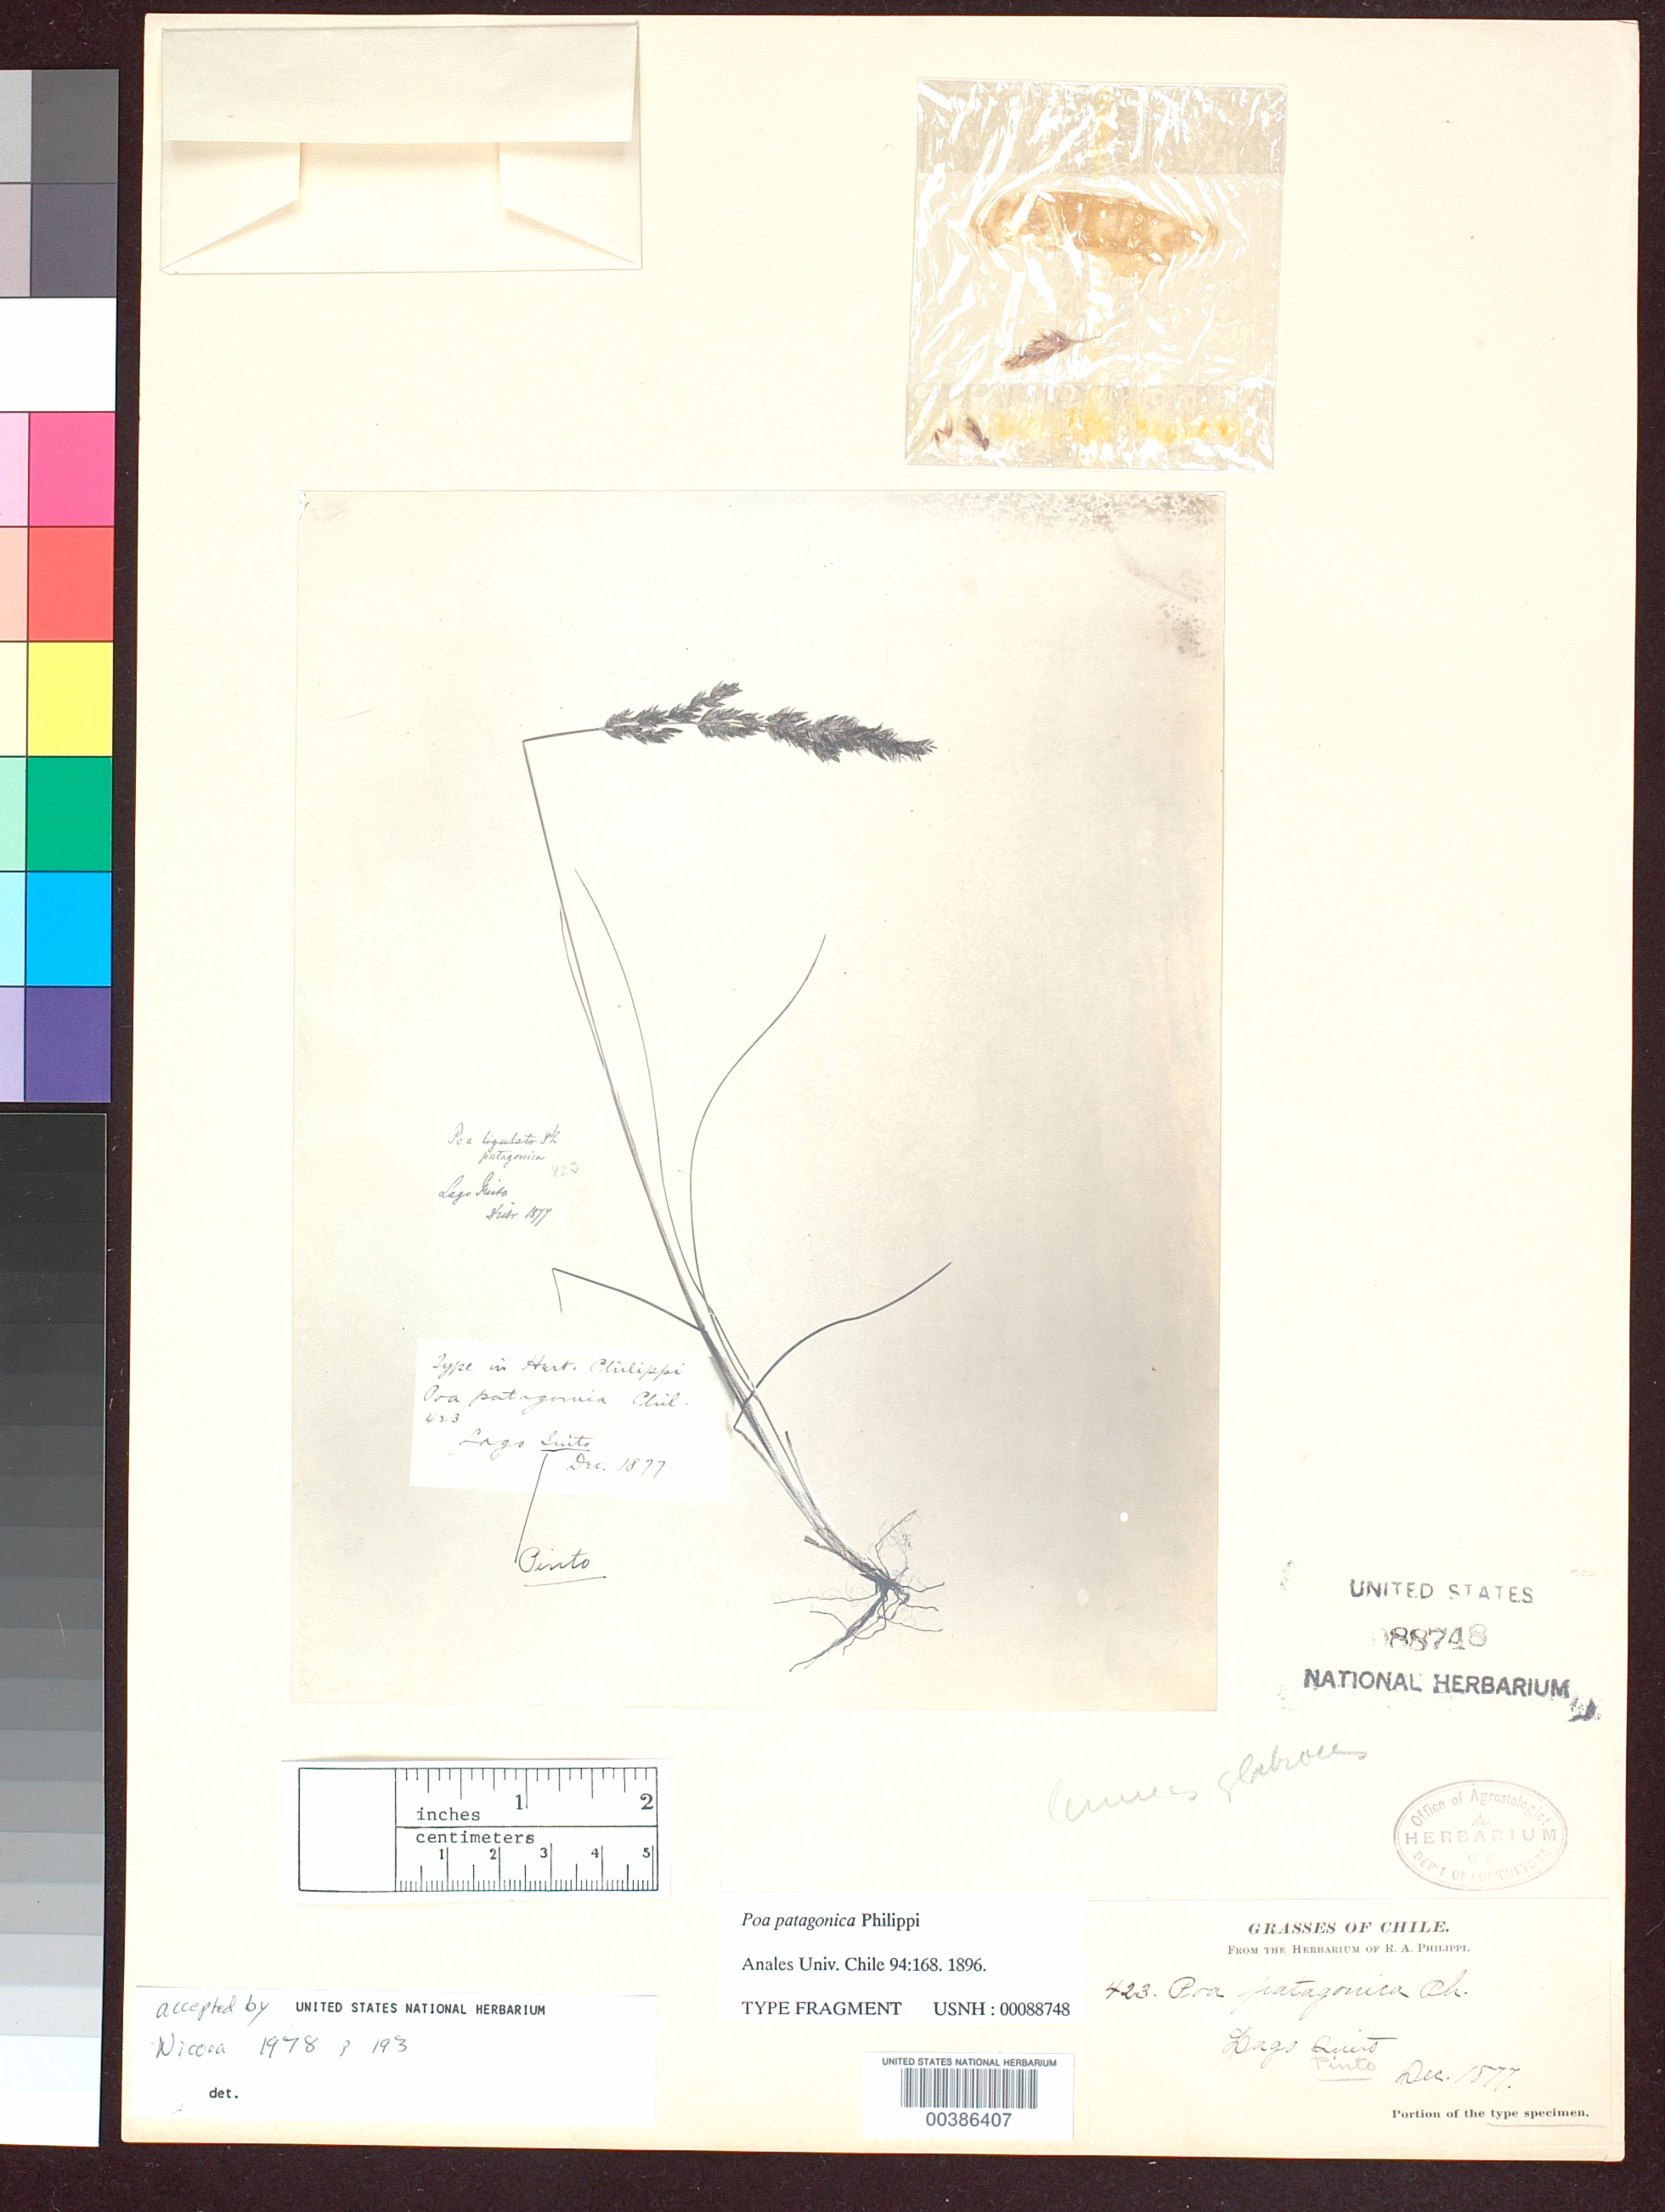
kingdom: Plantae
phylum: Tracheophyta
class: Liliopsida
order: Poales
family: Poaceae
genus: Poa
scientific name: Poa patagonica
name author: Phil.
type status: Type Fragment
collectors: H. Ibar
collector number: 423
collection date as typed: Dec 1877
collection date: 1877-12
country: Chile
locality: Lago Quito.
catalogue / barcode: US 88748